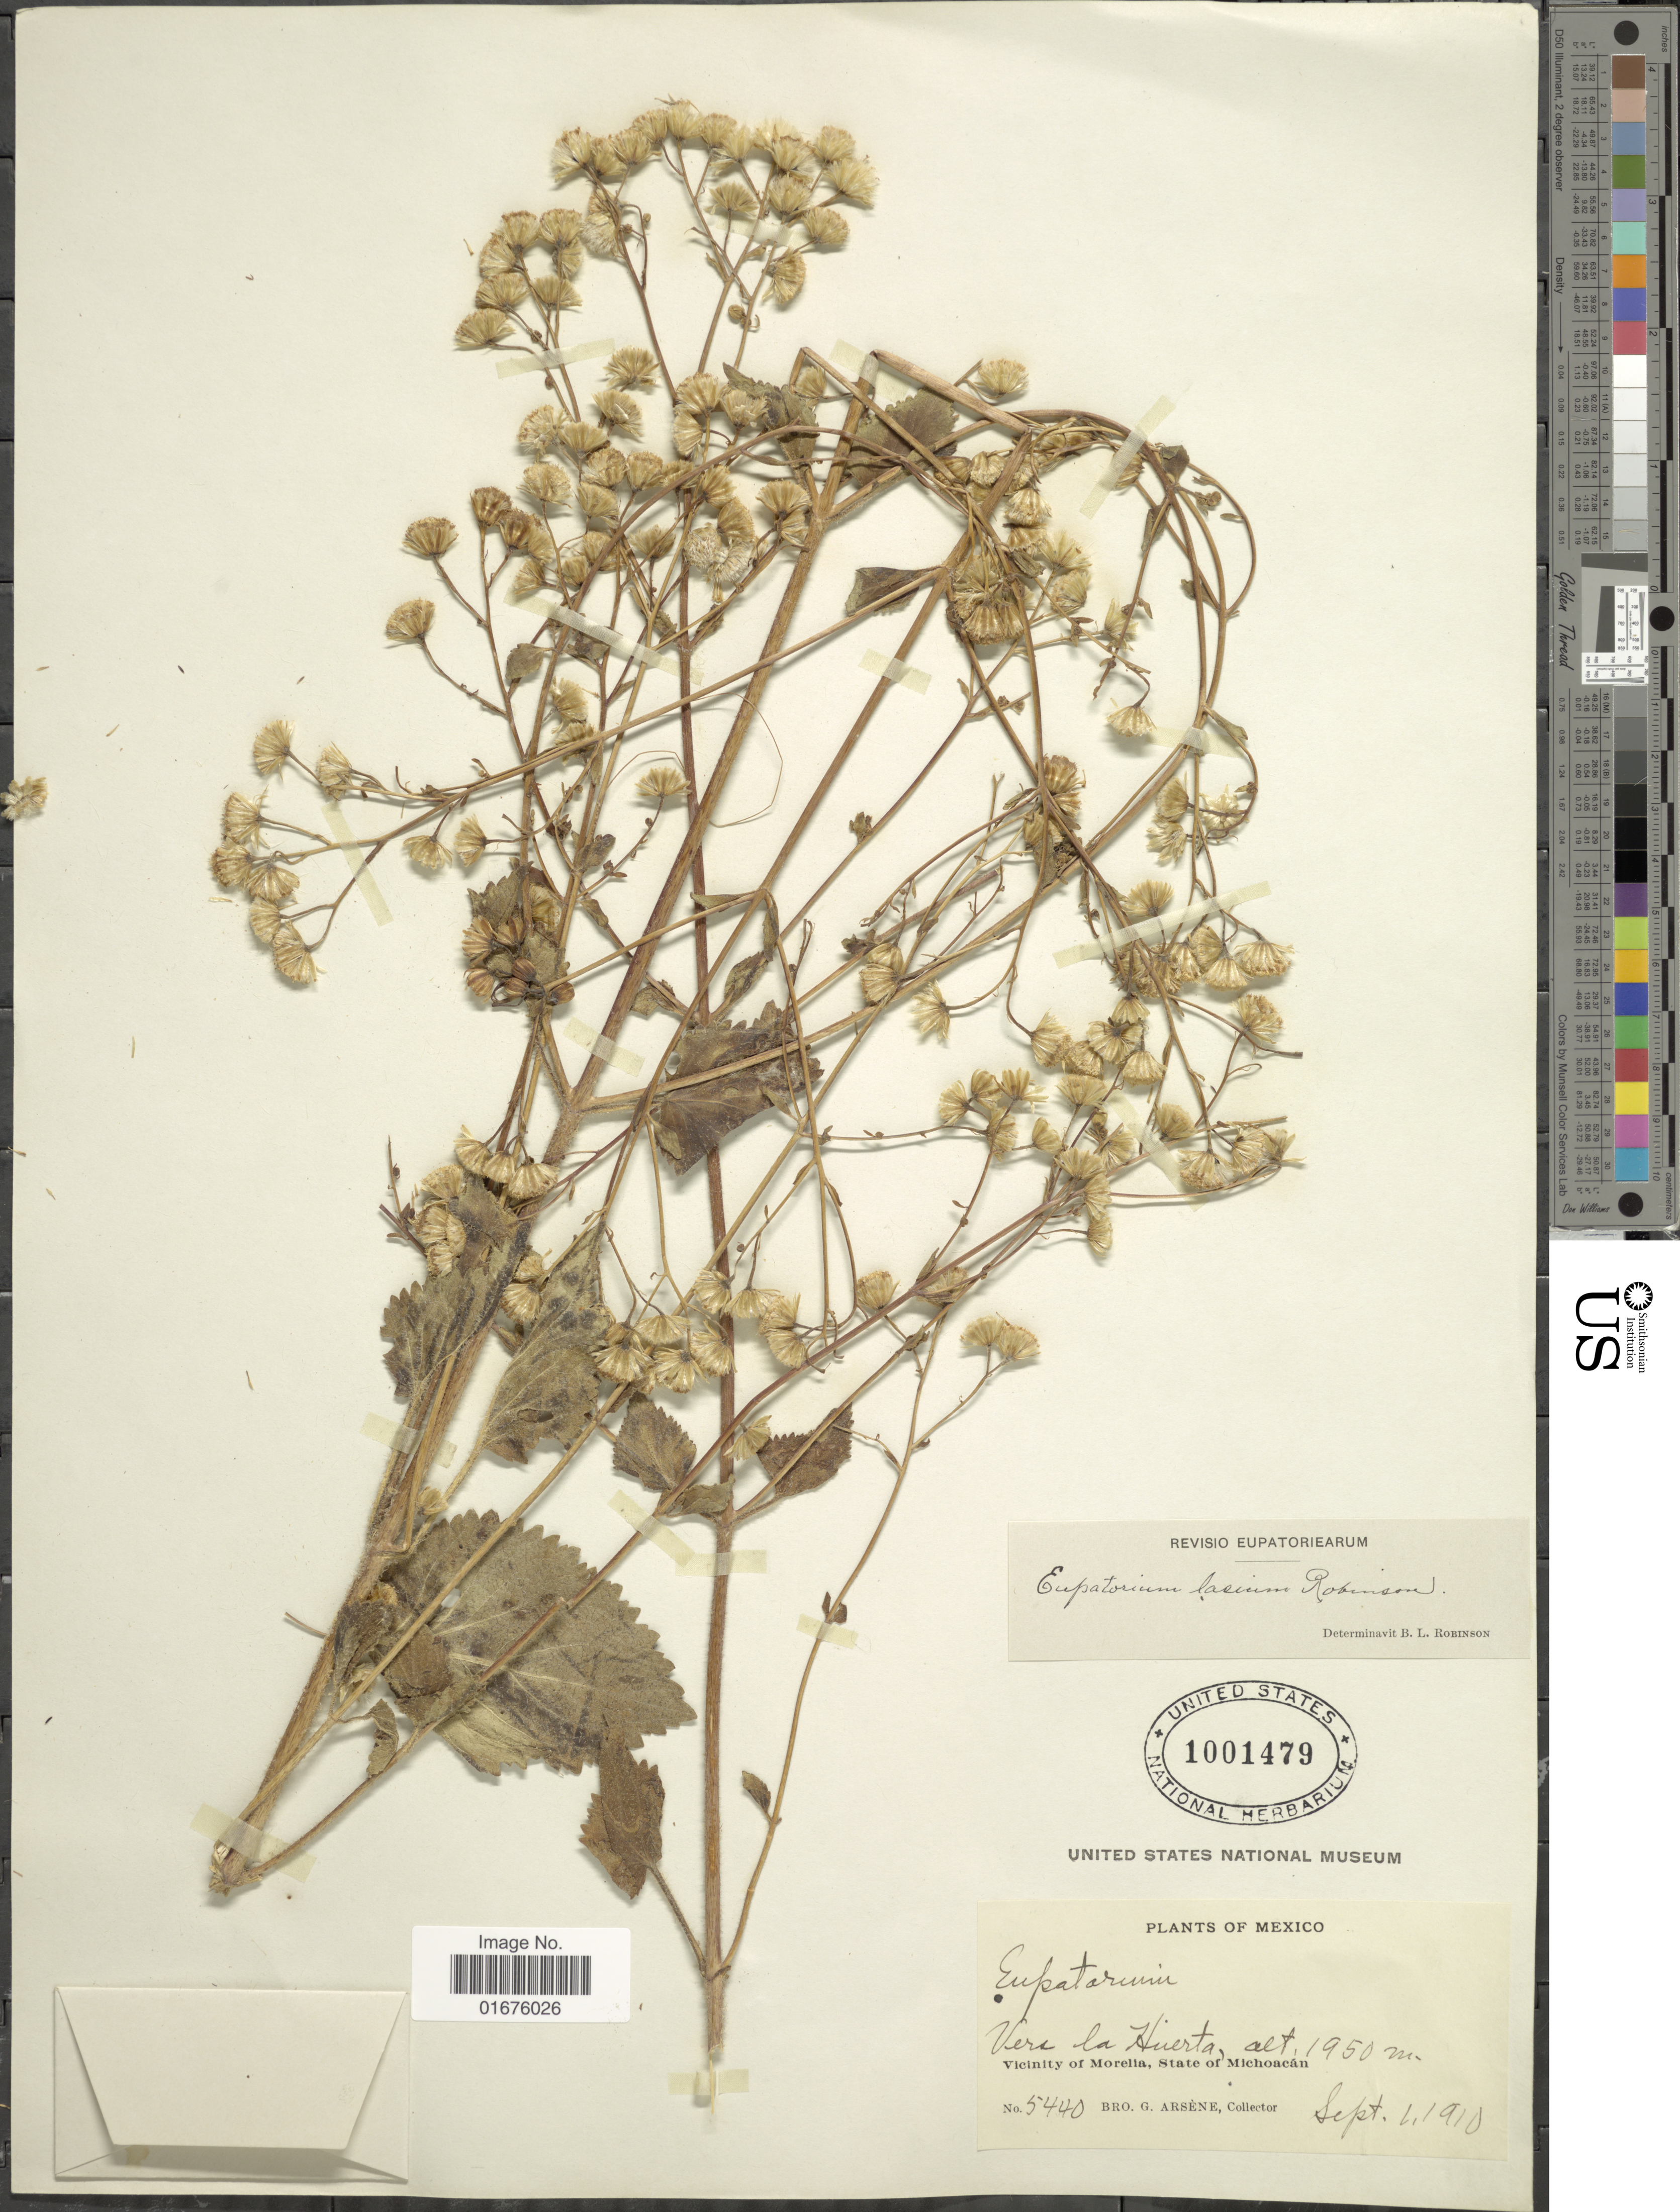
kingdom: Plantae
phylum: Tracheophyta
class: Magnoliopsida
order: Asterales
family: Asteraceae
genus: Ageratina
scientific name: Ageratina lasia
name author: (B.L. Rob.) R.M. King & H. Rob.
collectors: Bro. G. Arsène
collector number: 5440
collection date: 1910-09-01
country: Mexico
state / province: Michoacán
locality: Vera la Huerta, Vicinity of Morelia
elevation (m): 1950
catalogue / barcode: US 1001479